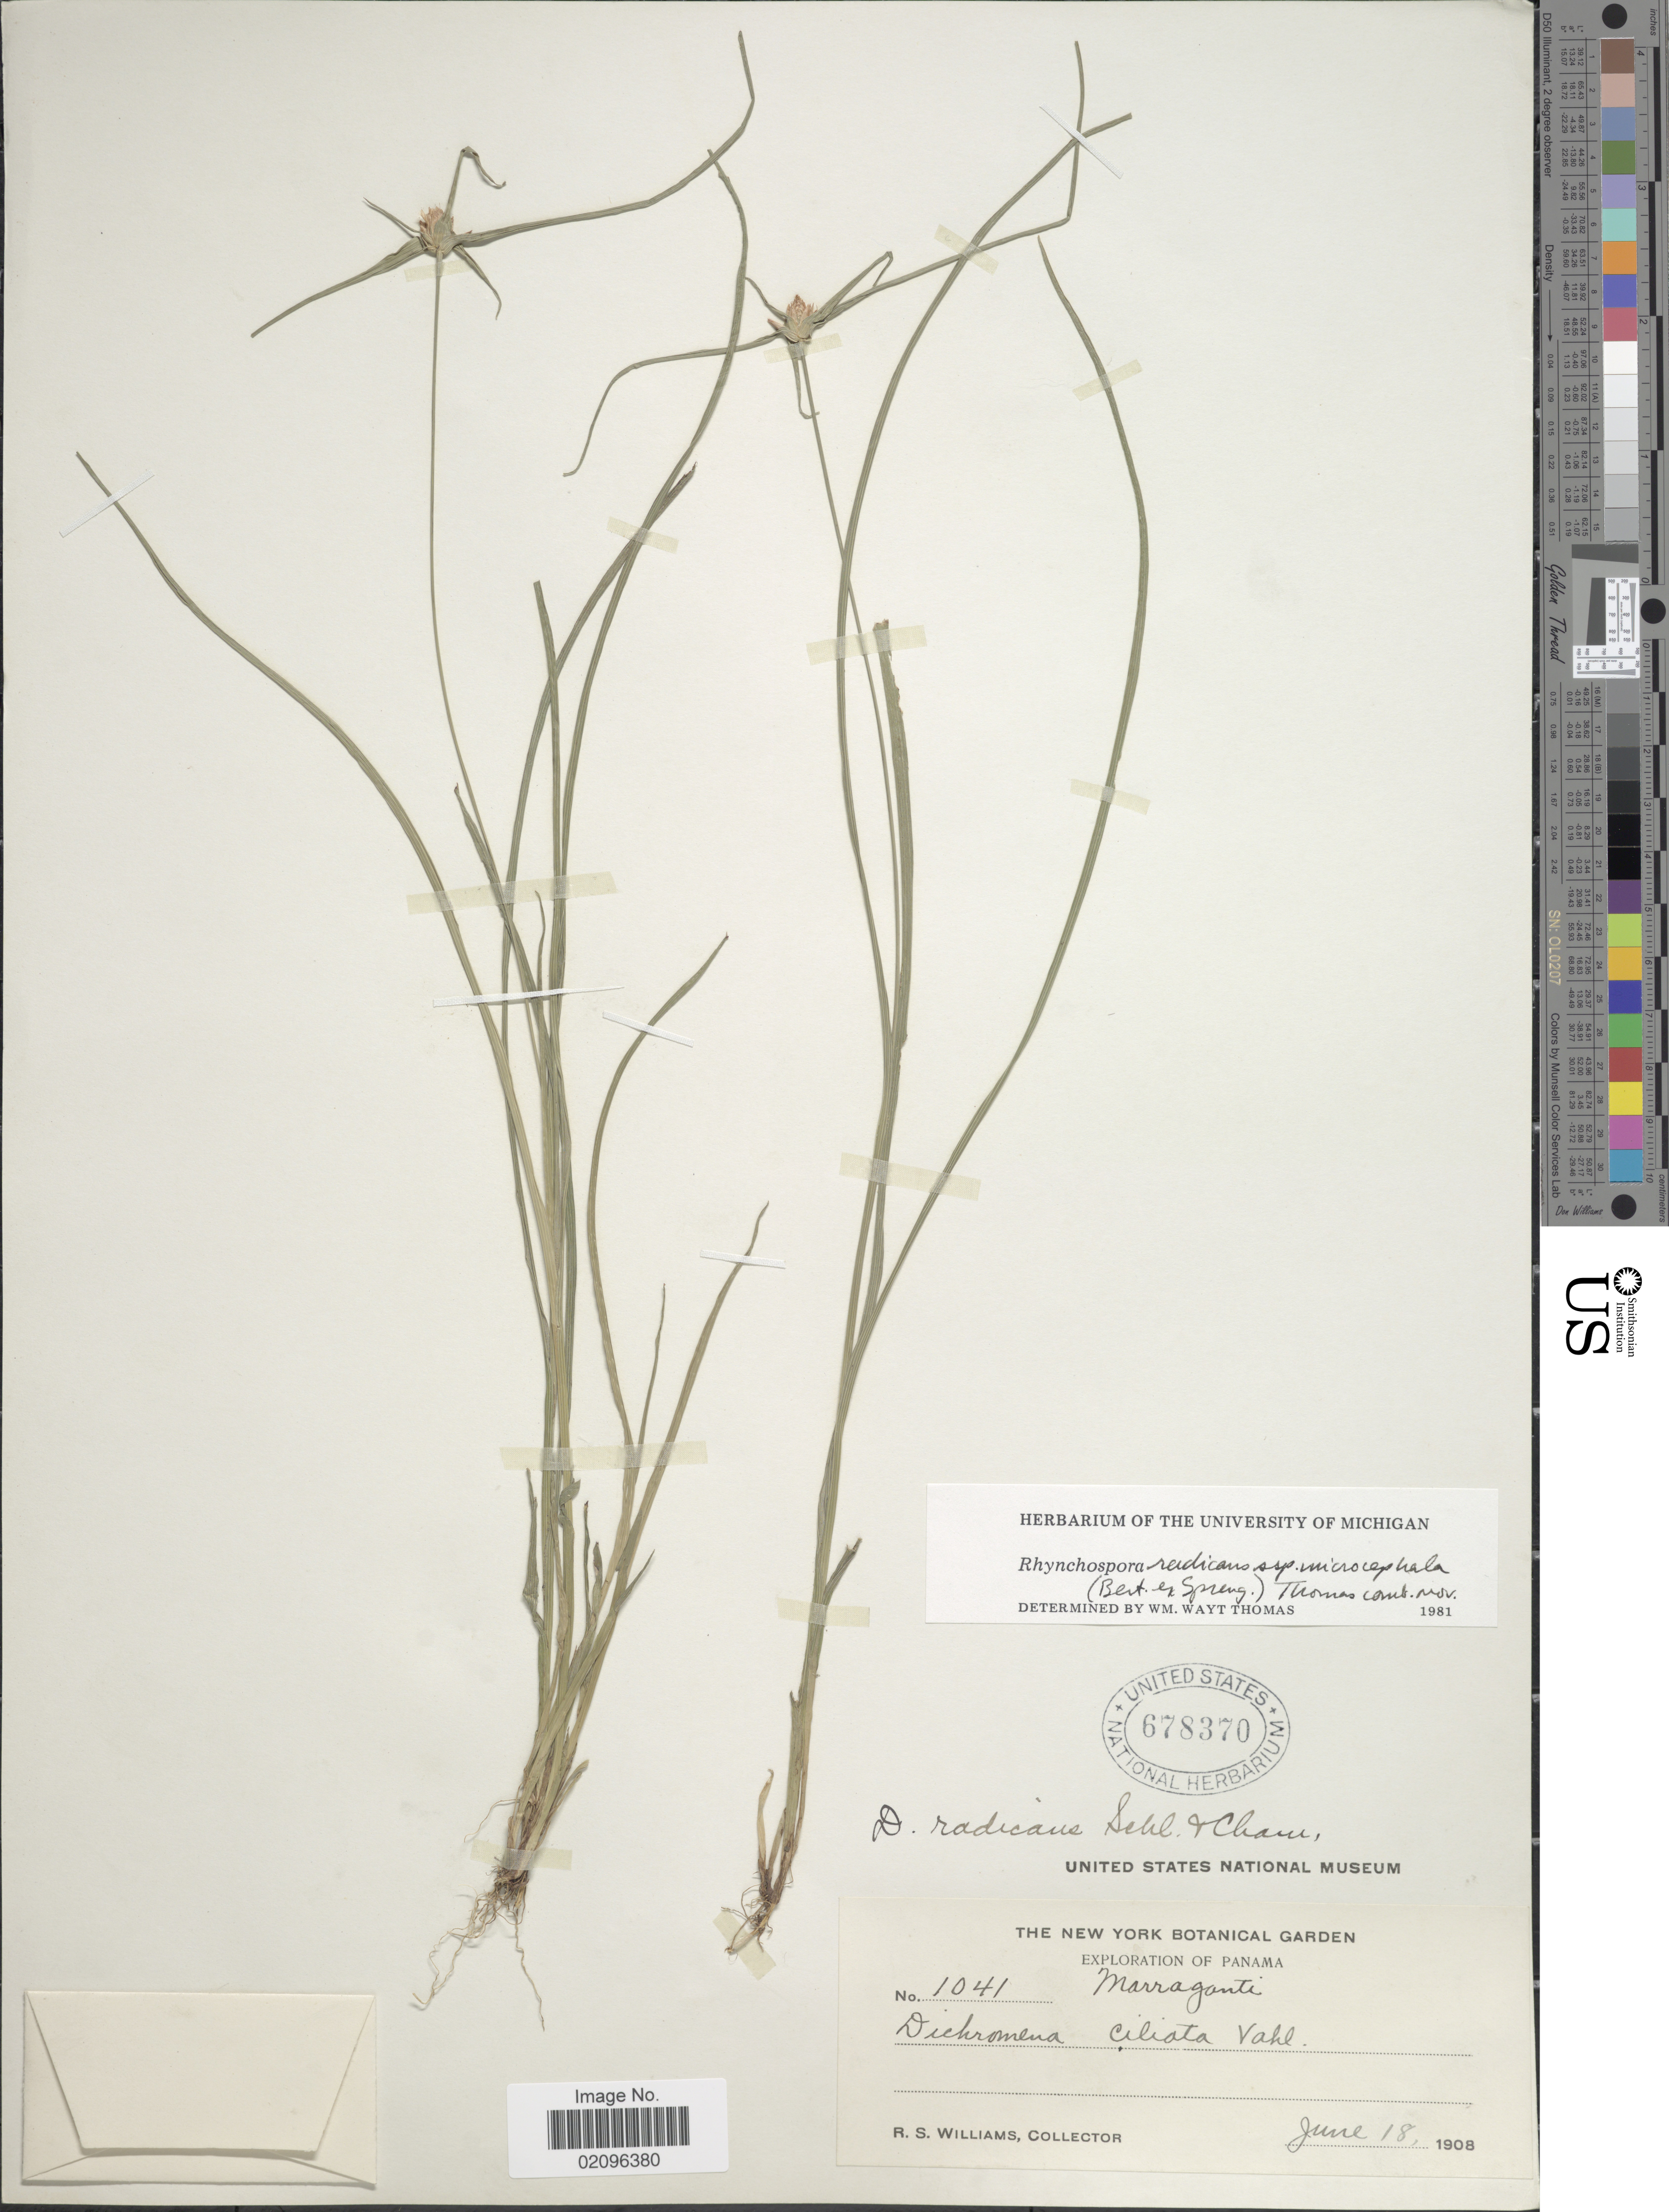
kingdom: Plantae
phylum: Tracheophyta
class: Liliopsida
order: Poales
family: Cyperaceae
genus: Rhynchospora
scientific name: Rhynchospora radicans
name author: (Schltdl. & Cham.) H. Pfeiff.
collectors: R. S. Williams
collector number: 1041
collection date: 1908-06-18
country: Panama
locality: Marraganti.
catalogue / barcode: US 678370